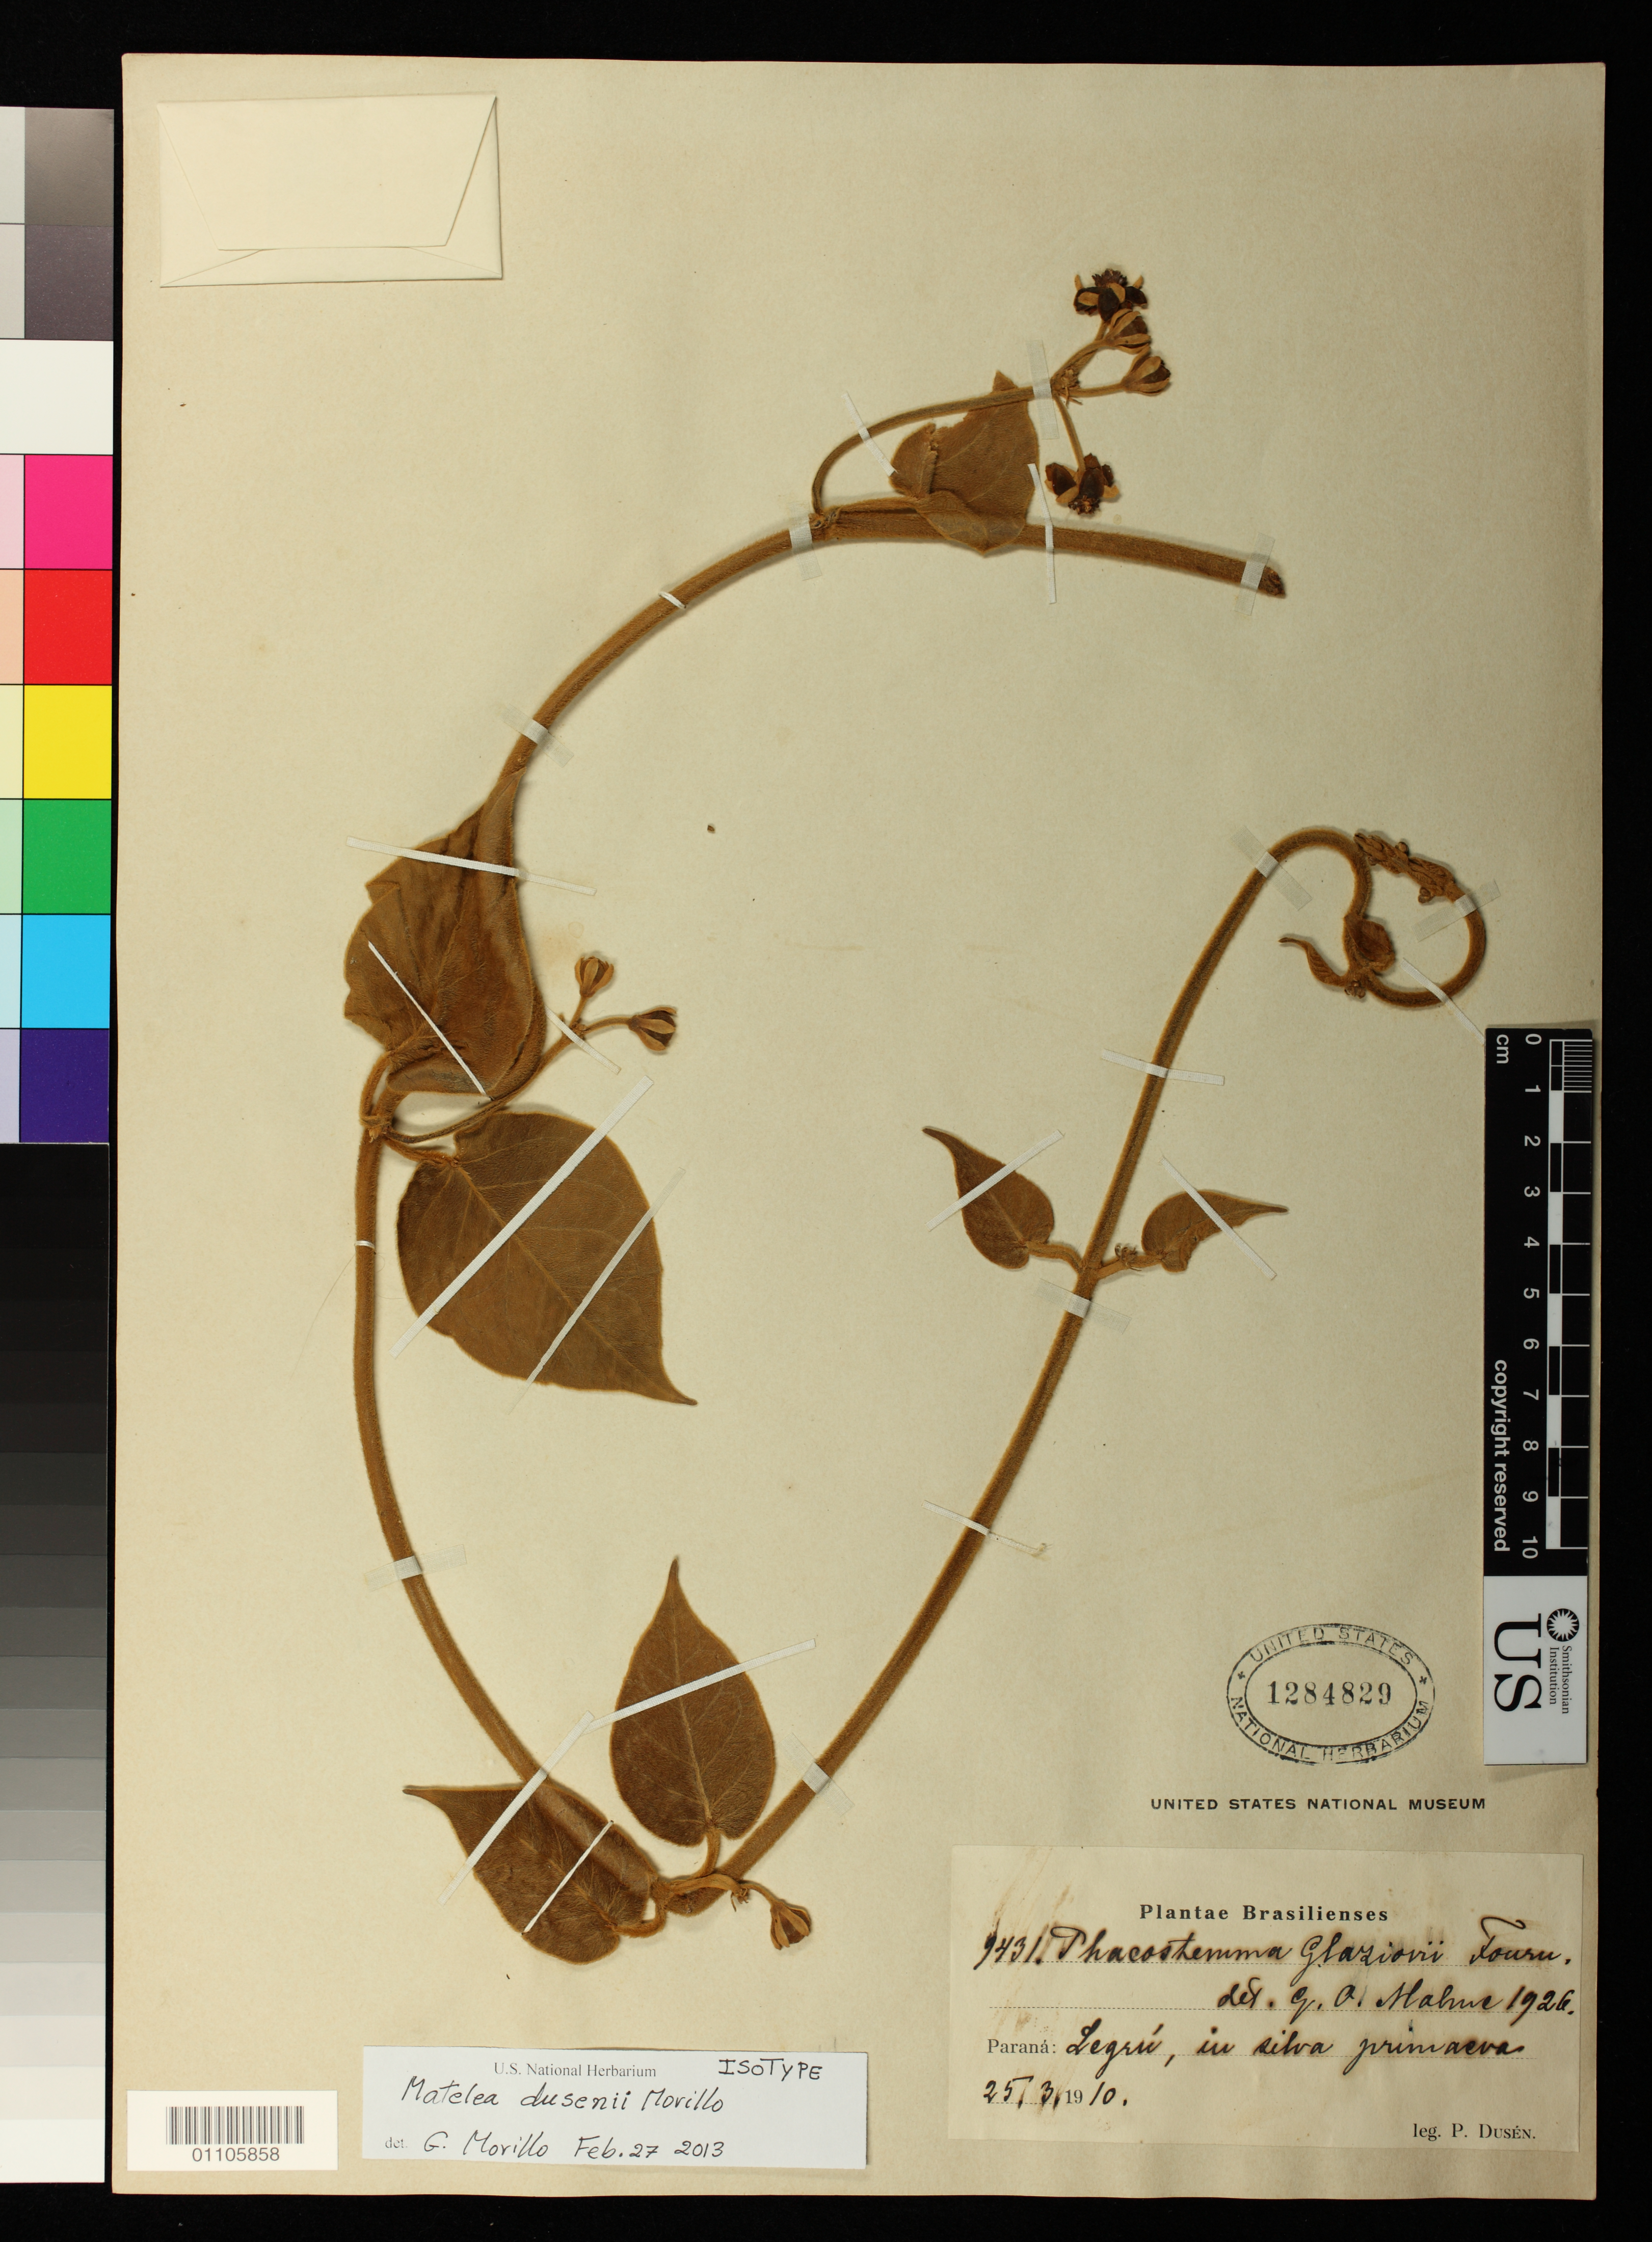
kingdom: Plantae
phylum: Tracheophyta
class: Magnoliopsida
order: Gentianales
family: Apocynaceae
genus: Matelea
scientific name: Matelea dusenii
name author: Morillo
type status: Isotype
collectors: P. Dusén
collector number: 9431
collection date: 1910-03-25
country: Brazil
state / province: Paraná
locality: Legrú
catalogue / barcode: US 1284829